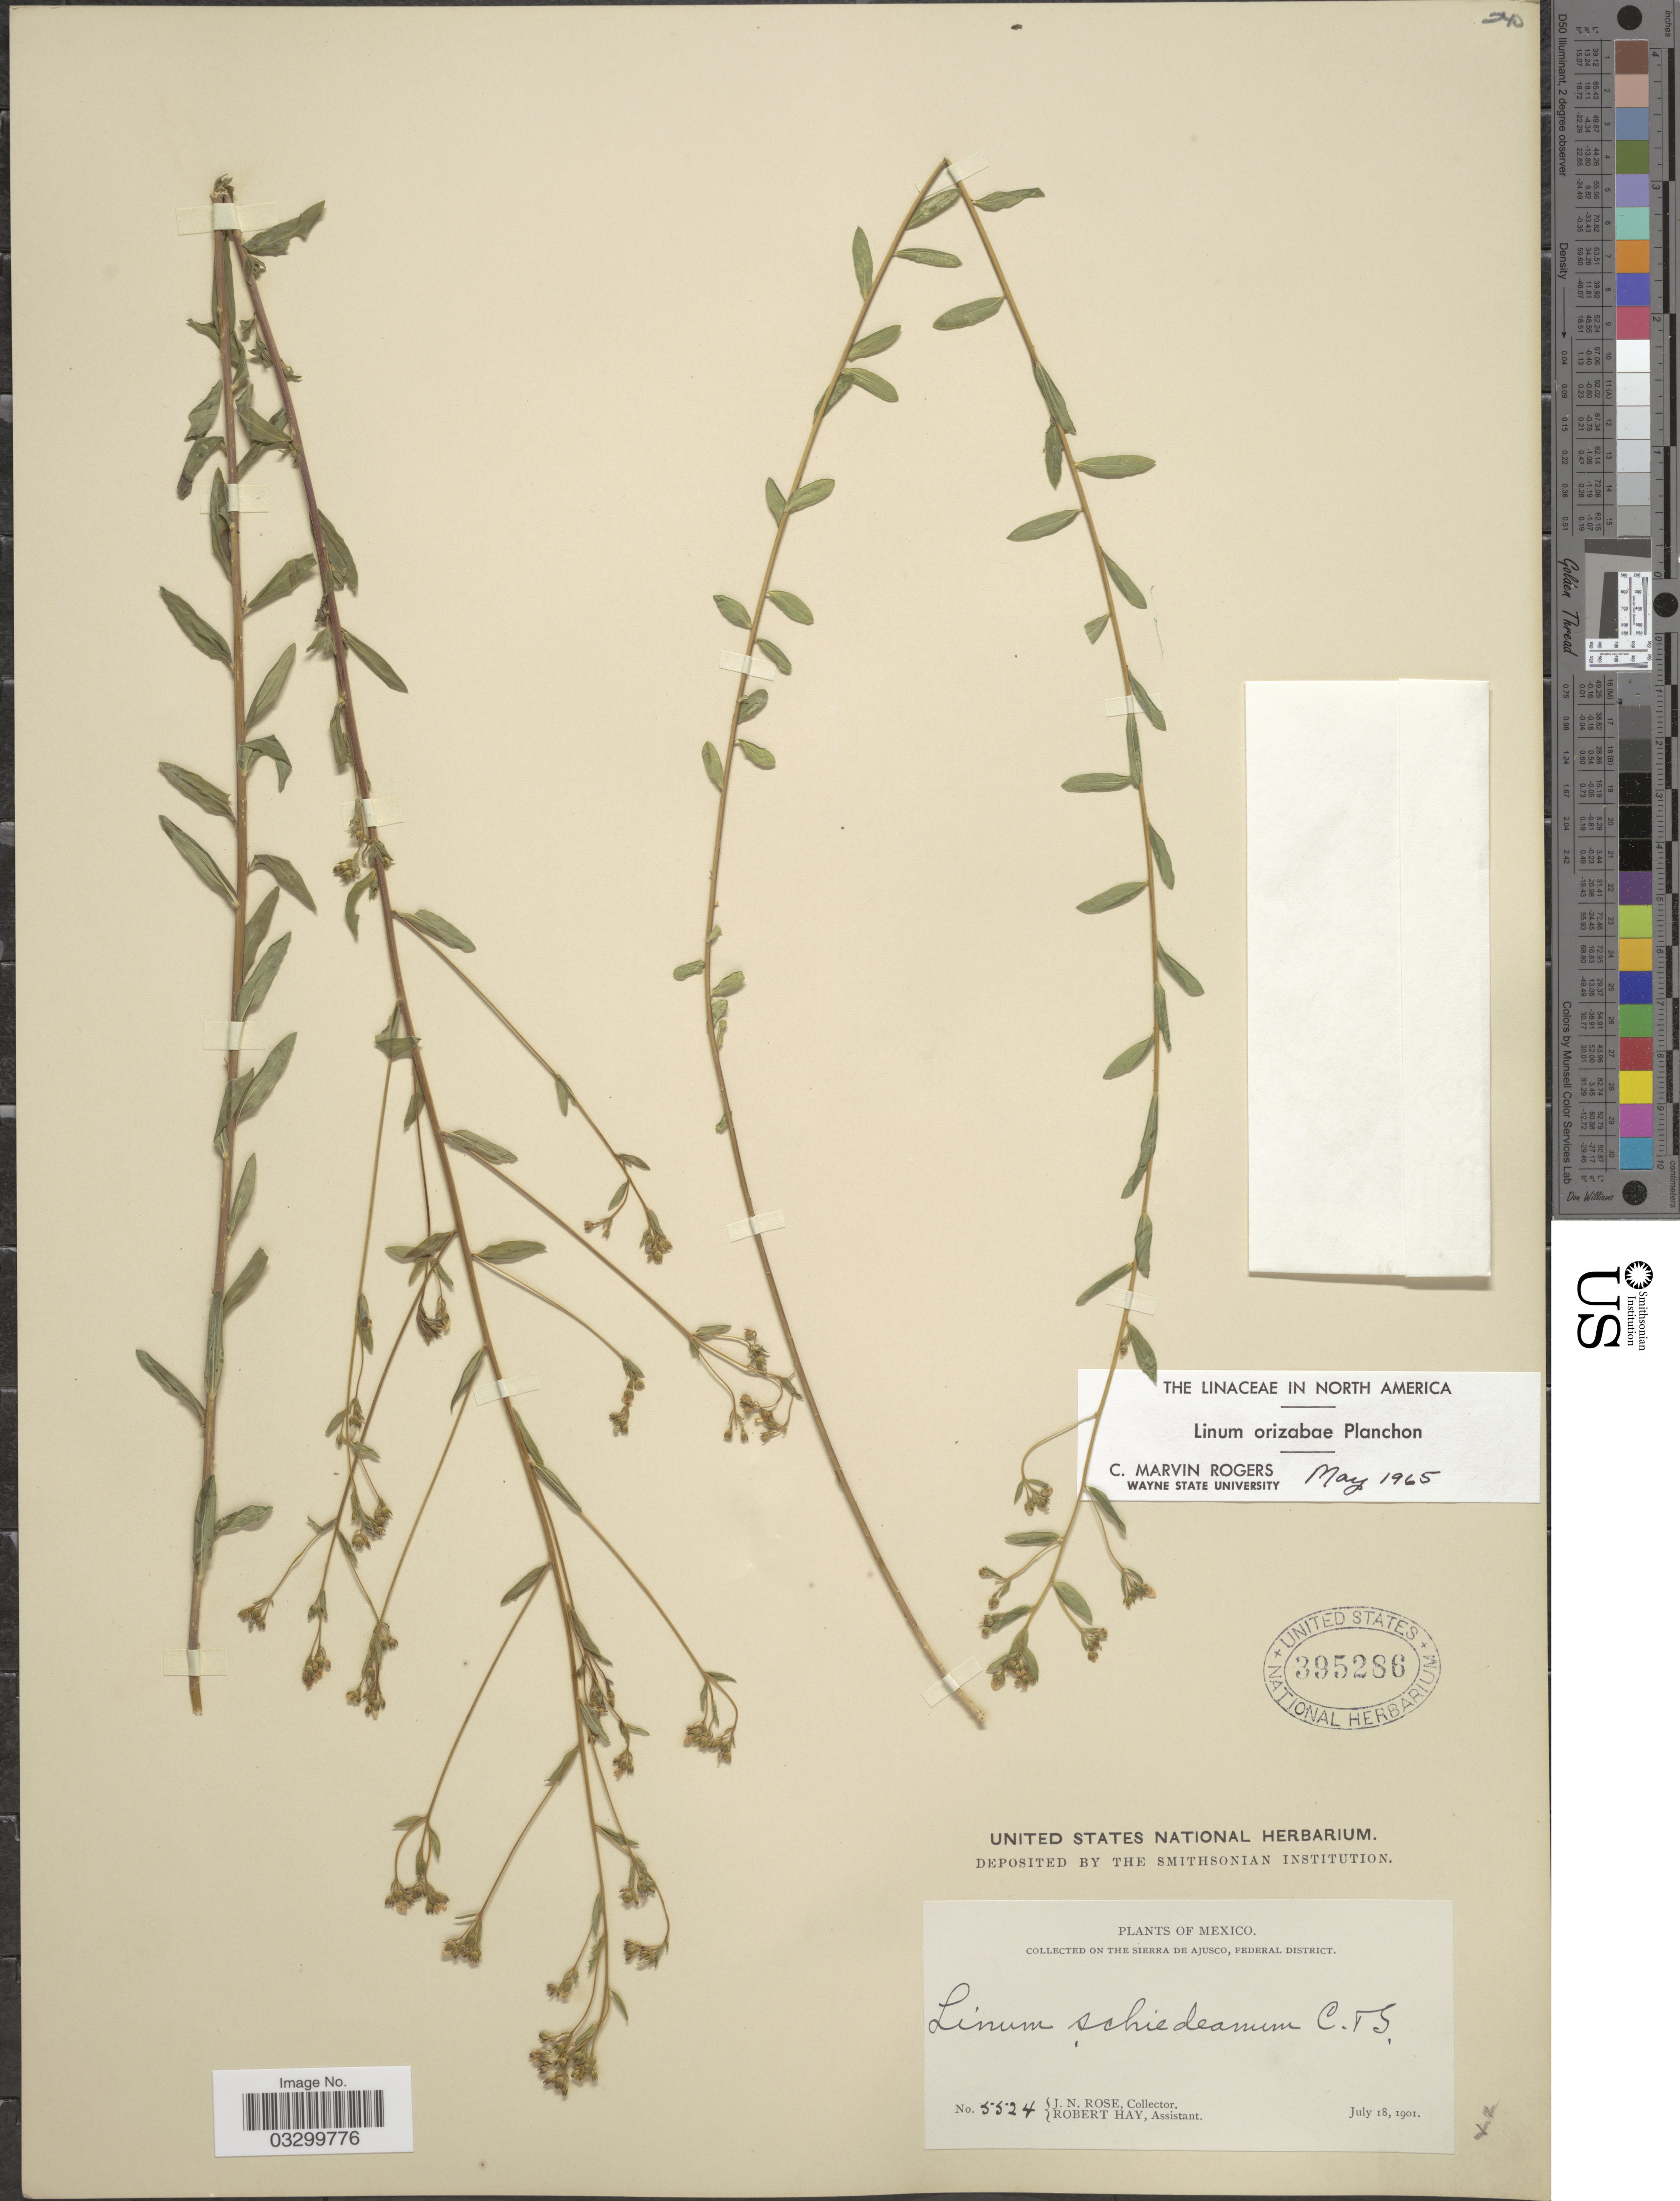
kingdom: Plantae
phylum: Tracheophyta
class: Magnoliopsida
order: Malpighiales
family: Linaceae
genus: Linum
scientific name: Linum orizabae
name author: Planch.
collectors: J. N. Rose & R. H. Hay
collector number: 5524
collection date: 1901-07-18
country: Mexico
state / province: Distrito Federal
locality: On the Sierra de Adjusco.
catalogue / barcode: US 395286